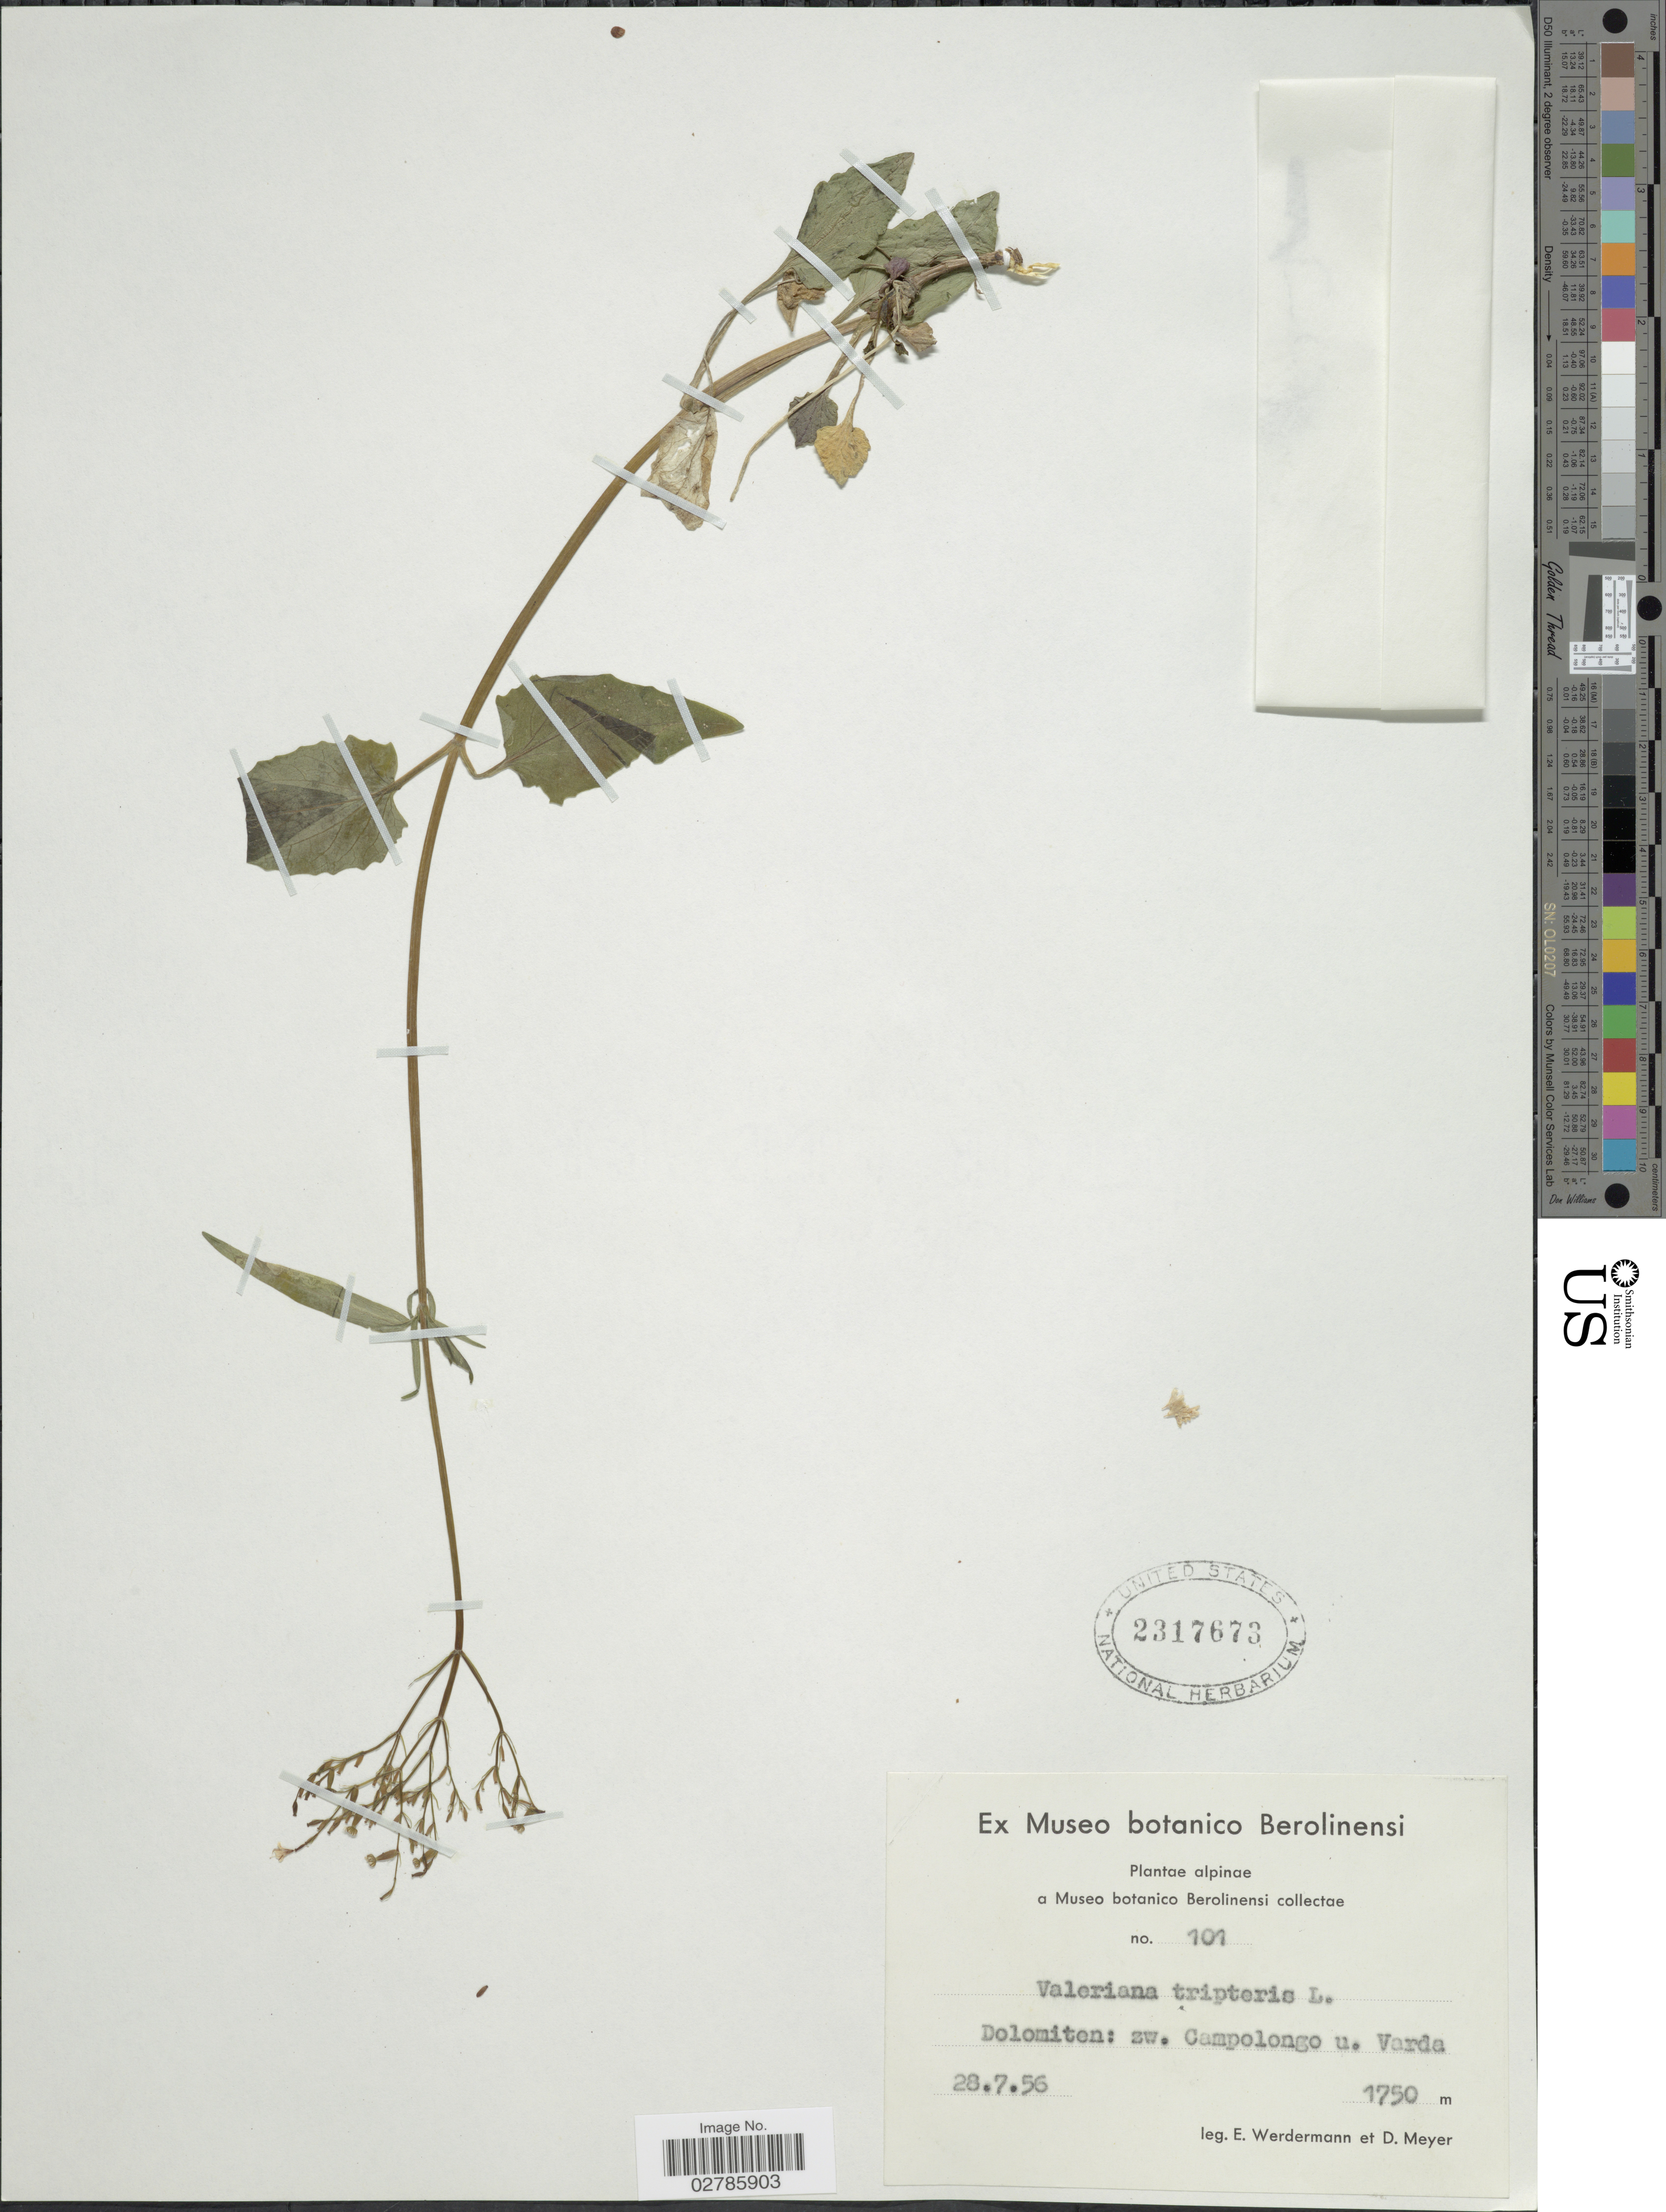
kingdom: Plantae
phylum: Tracheophyta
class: Magnoliopsida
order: Dipsacales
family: Caprifoliaceae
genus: Valeriana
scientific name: Valeriana tripteris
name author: L.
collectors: E. Werdermann & D. Meyer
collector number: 101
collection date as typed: Transcribed d/m/y: 28/7/56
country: Italy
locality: Alpinae. Dolomiten: zw. Campolongo u. Varda.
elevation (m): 1750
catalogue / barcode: US 2317673